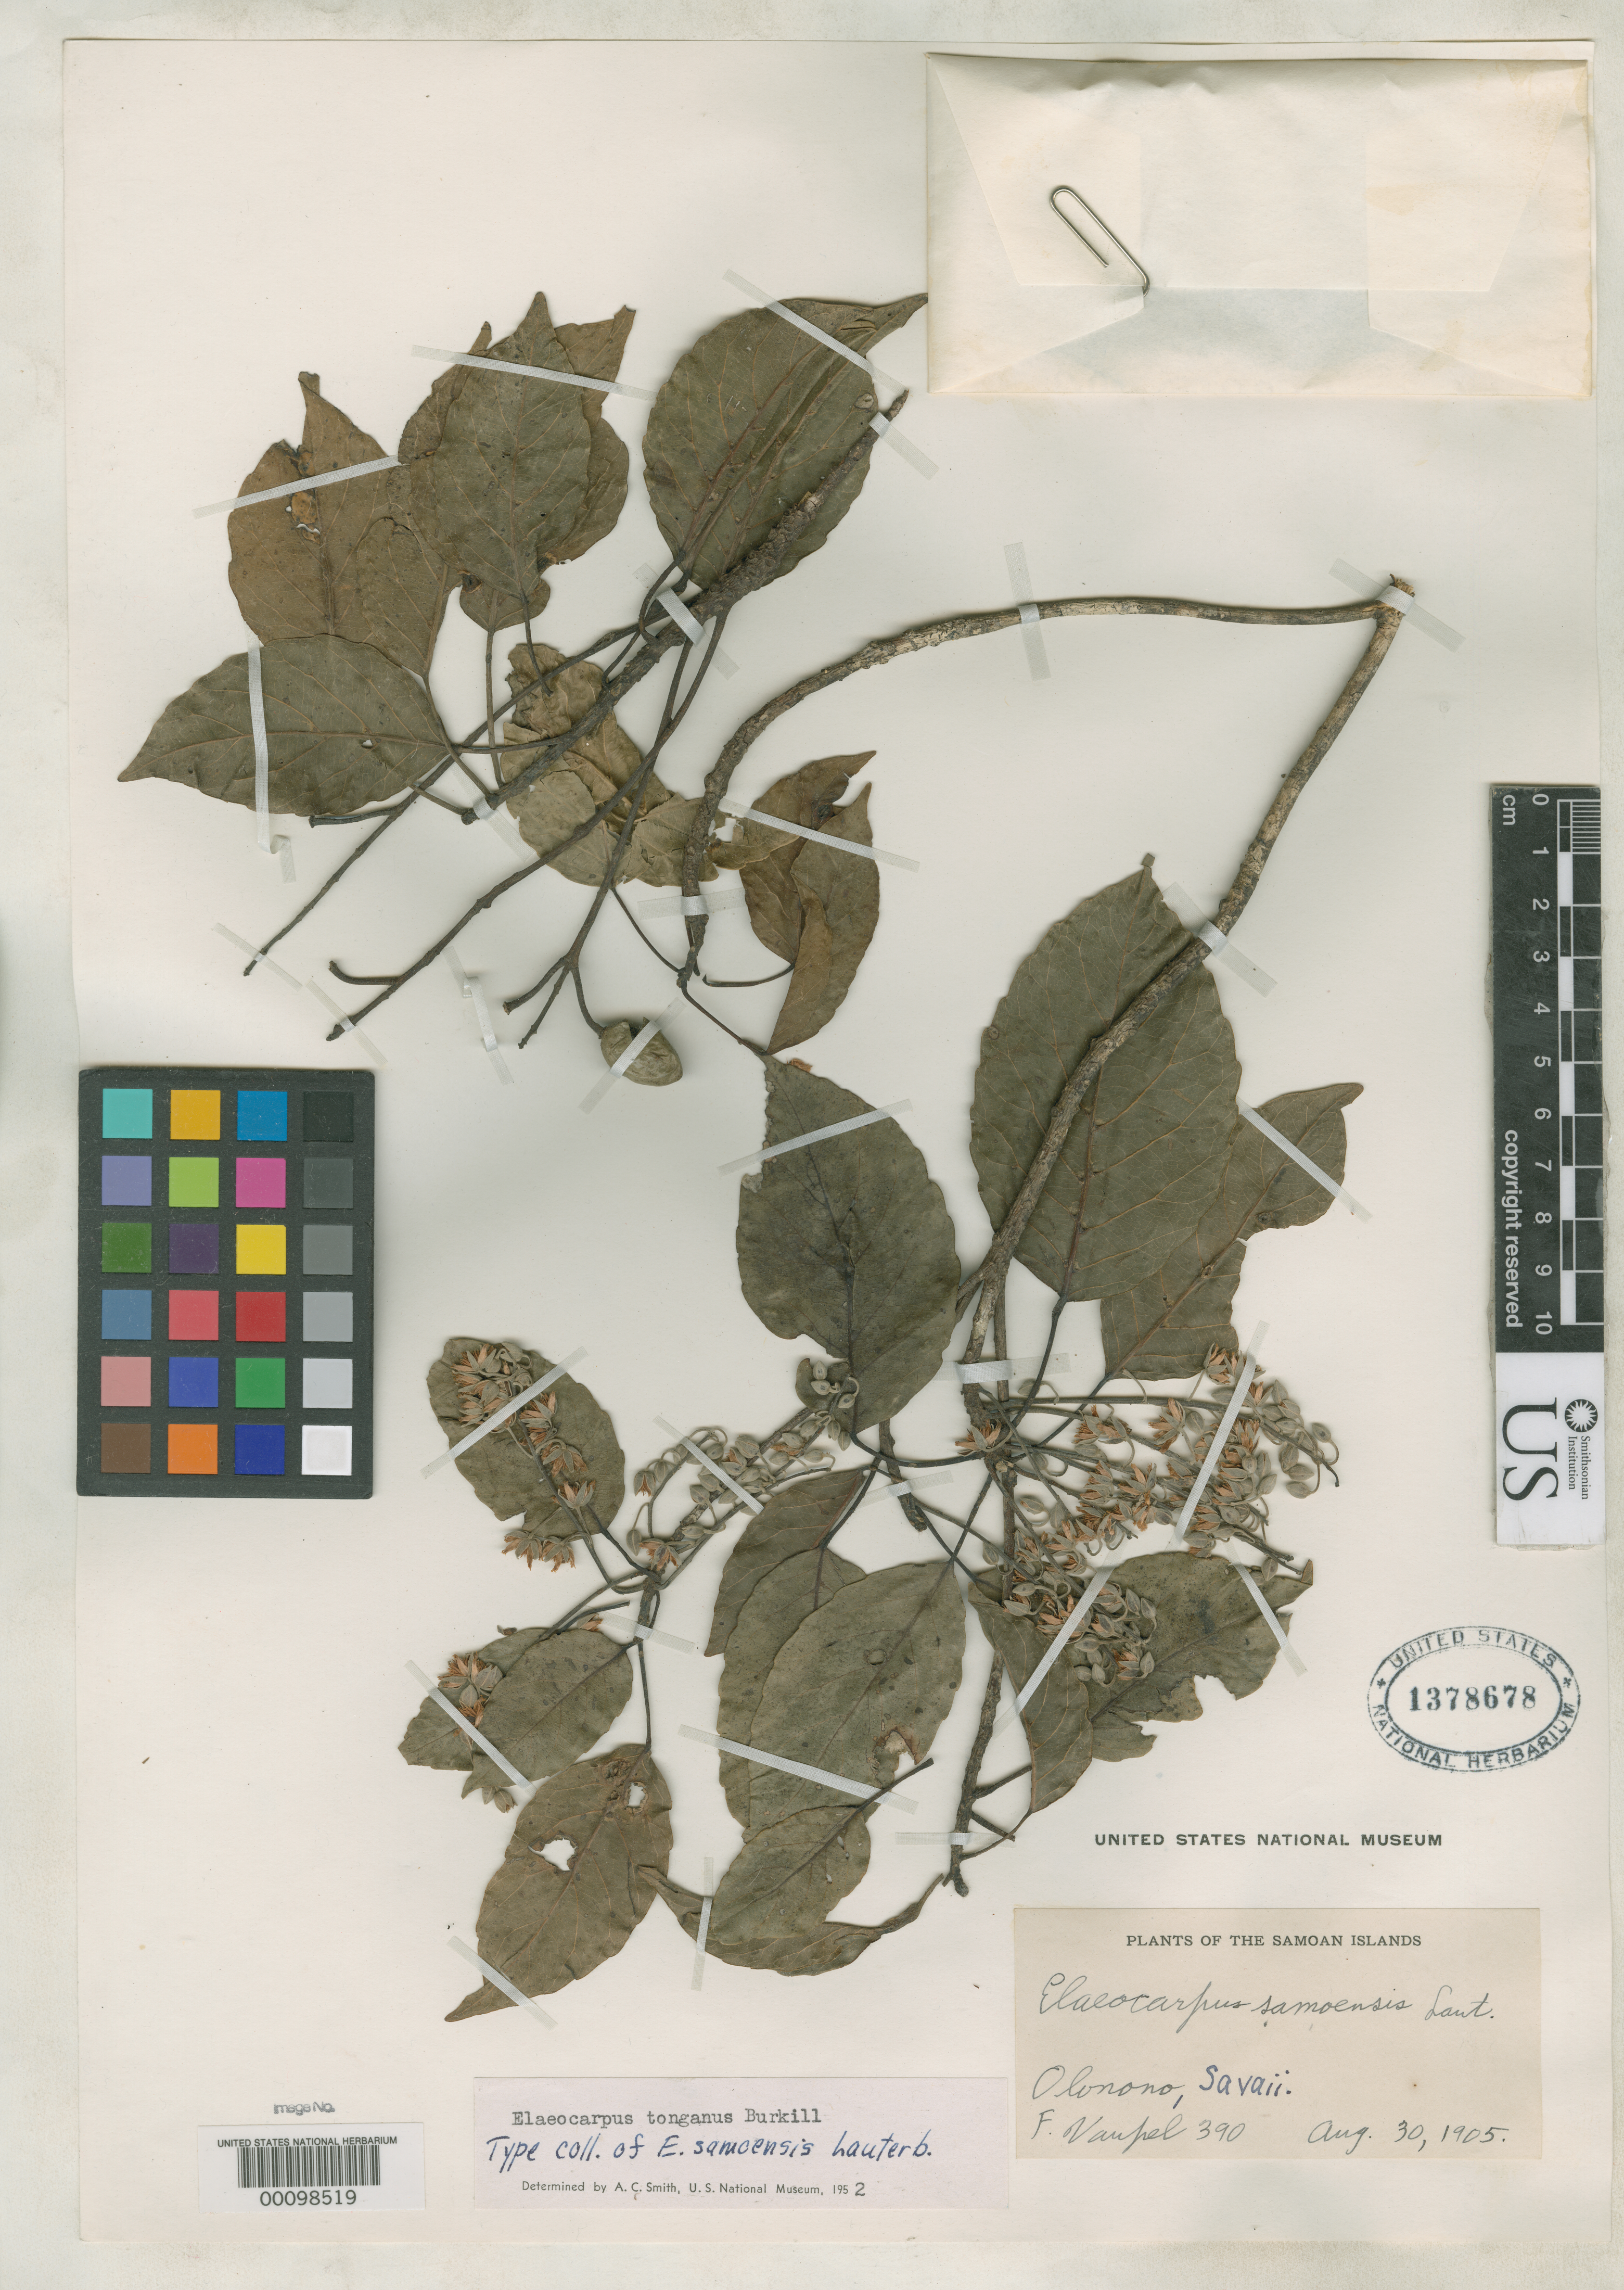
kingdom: Plantae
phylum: Tracheophyta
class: Magnoliopsida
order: Oxalidales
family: Elaeocarpaceae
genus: Elaeocarpus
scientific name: Elaeocarpus samoensis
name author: Lauterb.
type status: Isotype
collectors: F. Vaupel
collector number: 390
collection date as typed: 30 Aug 1905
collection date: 1905-08-30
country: Samoa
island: Savai'i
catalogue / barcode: US 1378678